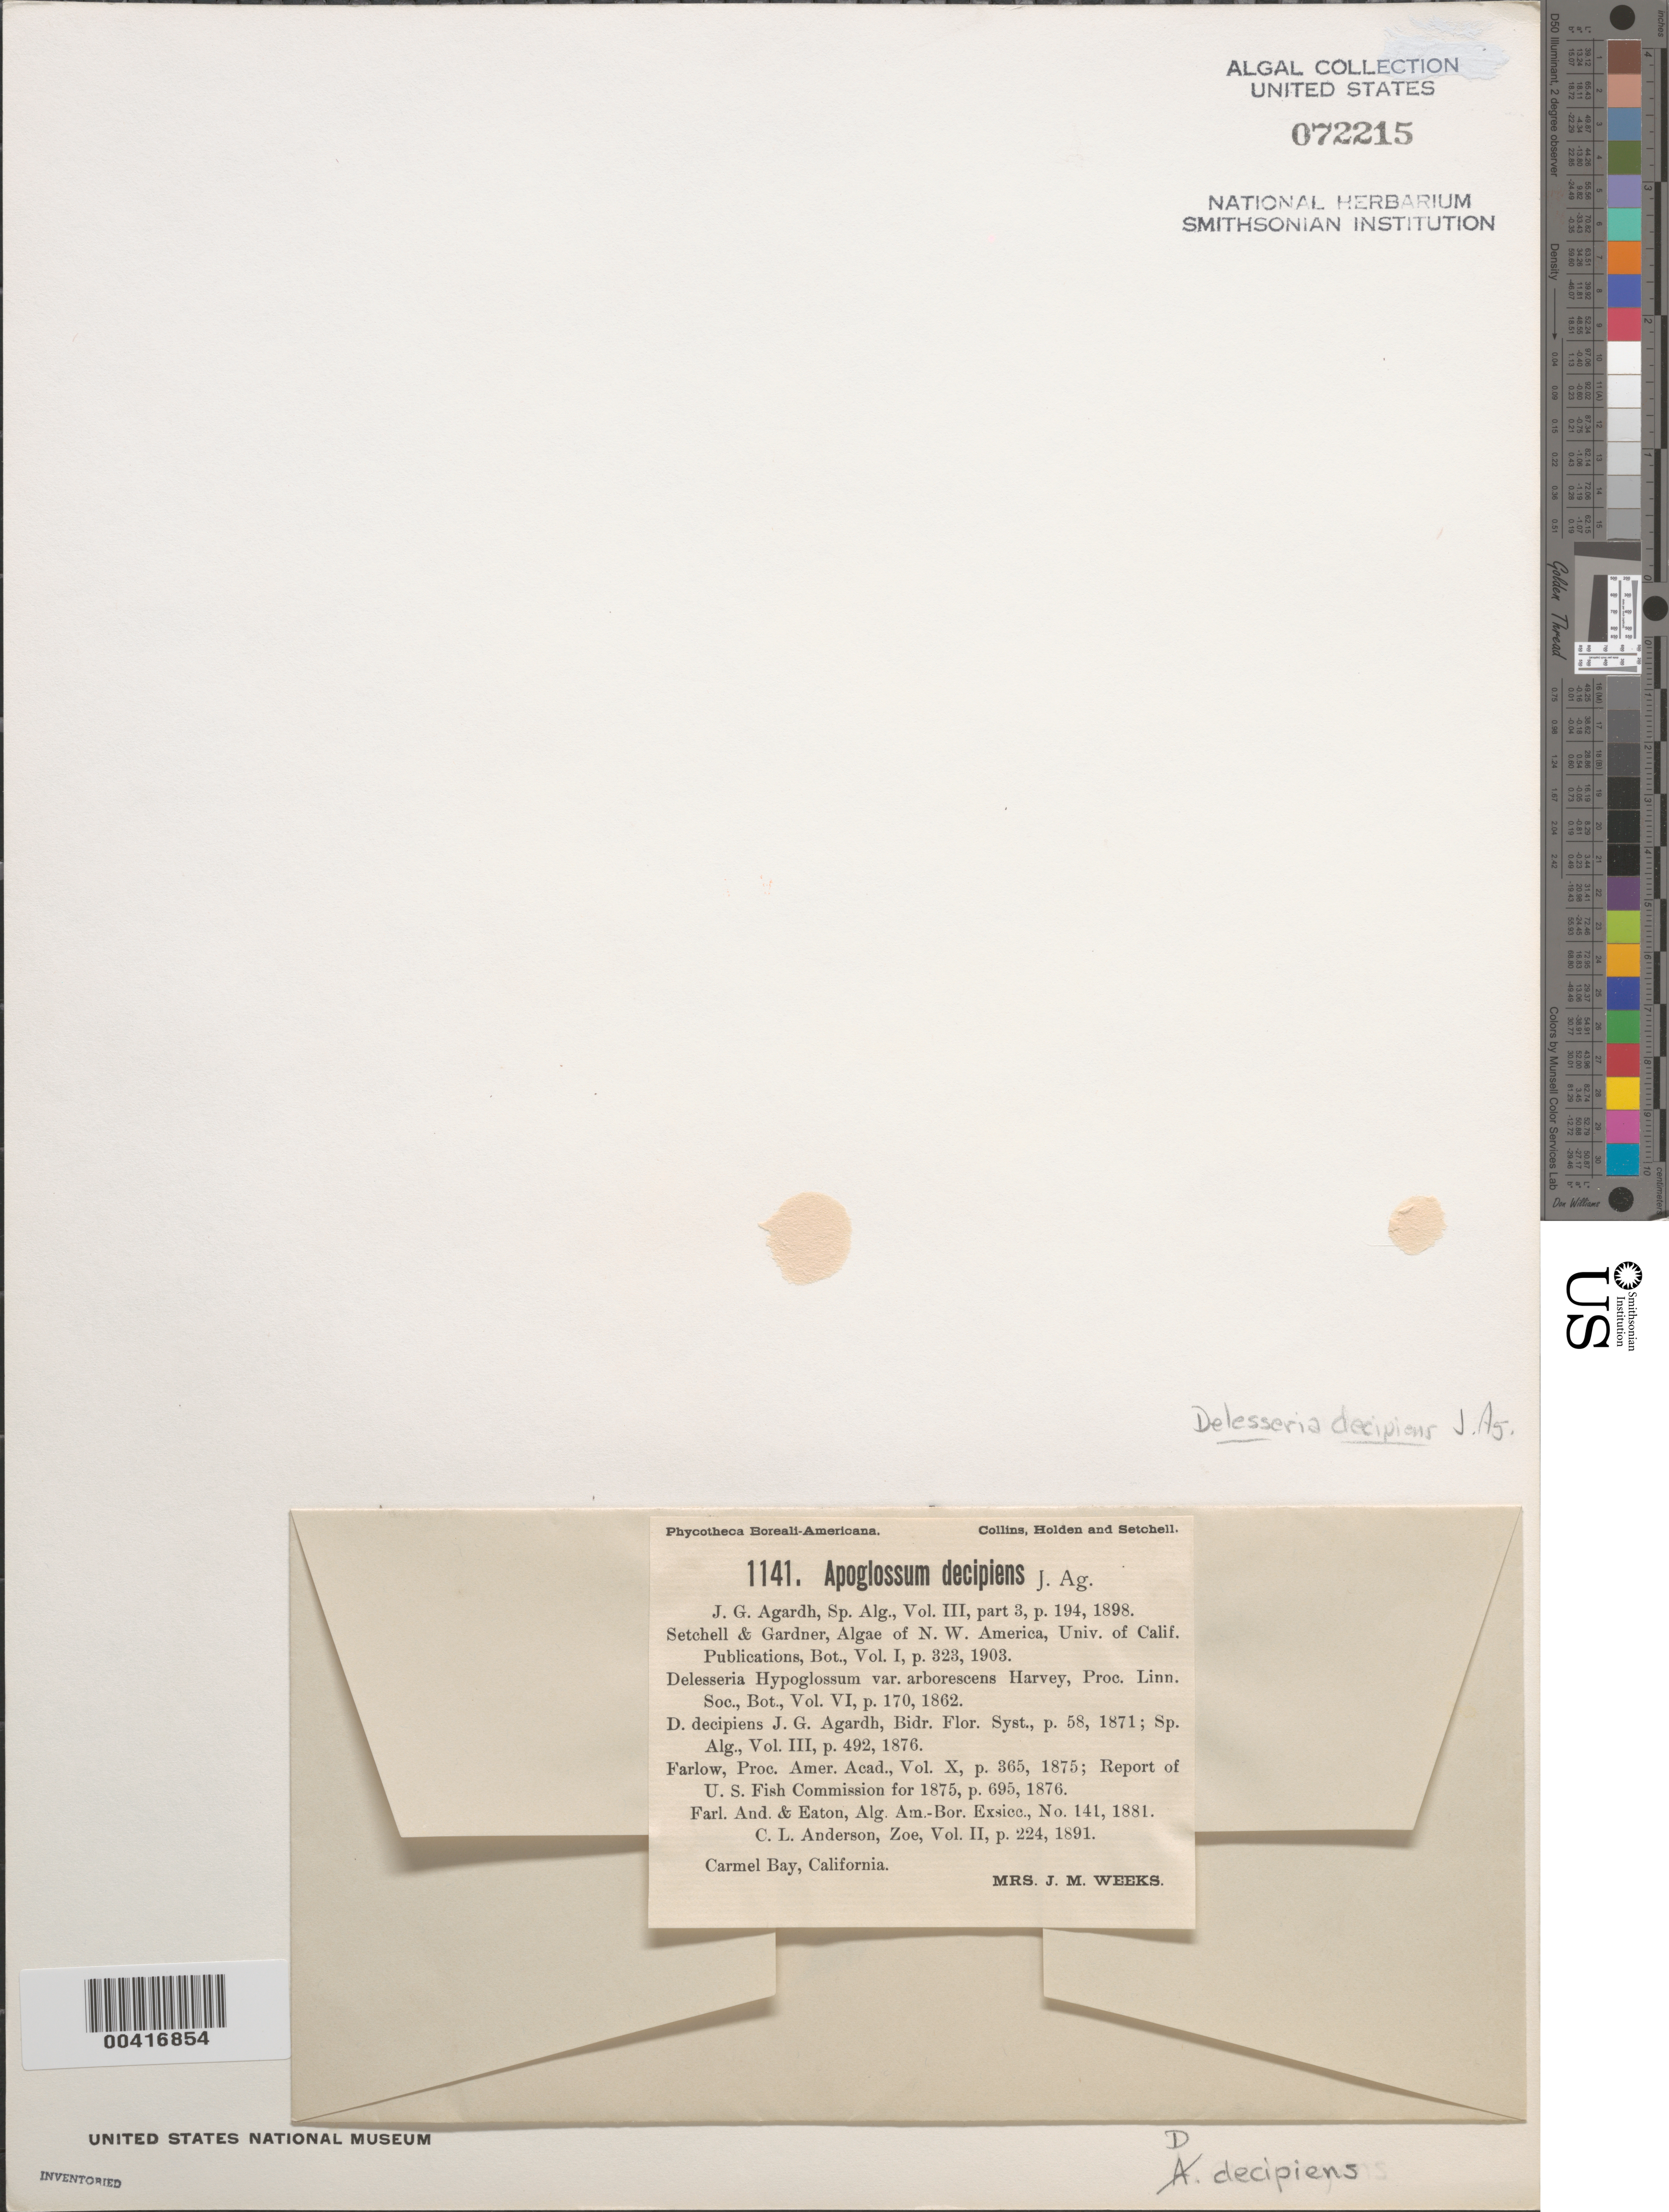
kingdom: Plantae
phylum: Rhodophyta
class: Florideophyceae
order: Ceramiales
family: Delesseriaceae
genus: Cumathamnion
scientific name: Cumathamnion decipiens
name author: (J. Agardh) M.J. Wynne & G.W. Saunders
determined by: Algae name updating Project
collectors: Mrs. J. Weeks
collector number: PB-A 1141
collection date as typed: Feb 1894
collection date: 1894-02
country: United States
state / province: California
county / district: Monterey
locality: Carmel Bay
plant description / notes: Collins, Holden & Setchell, Phycotheca Boreali-Americana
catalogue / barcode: US 72215